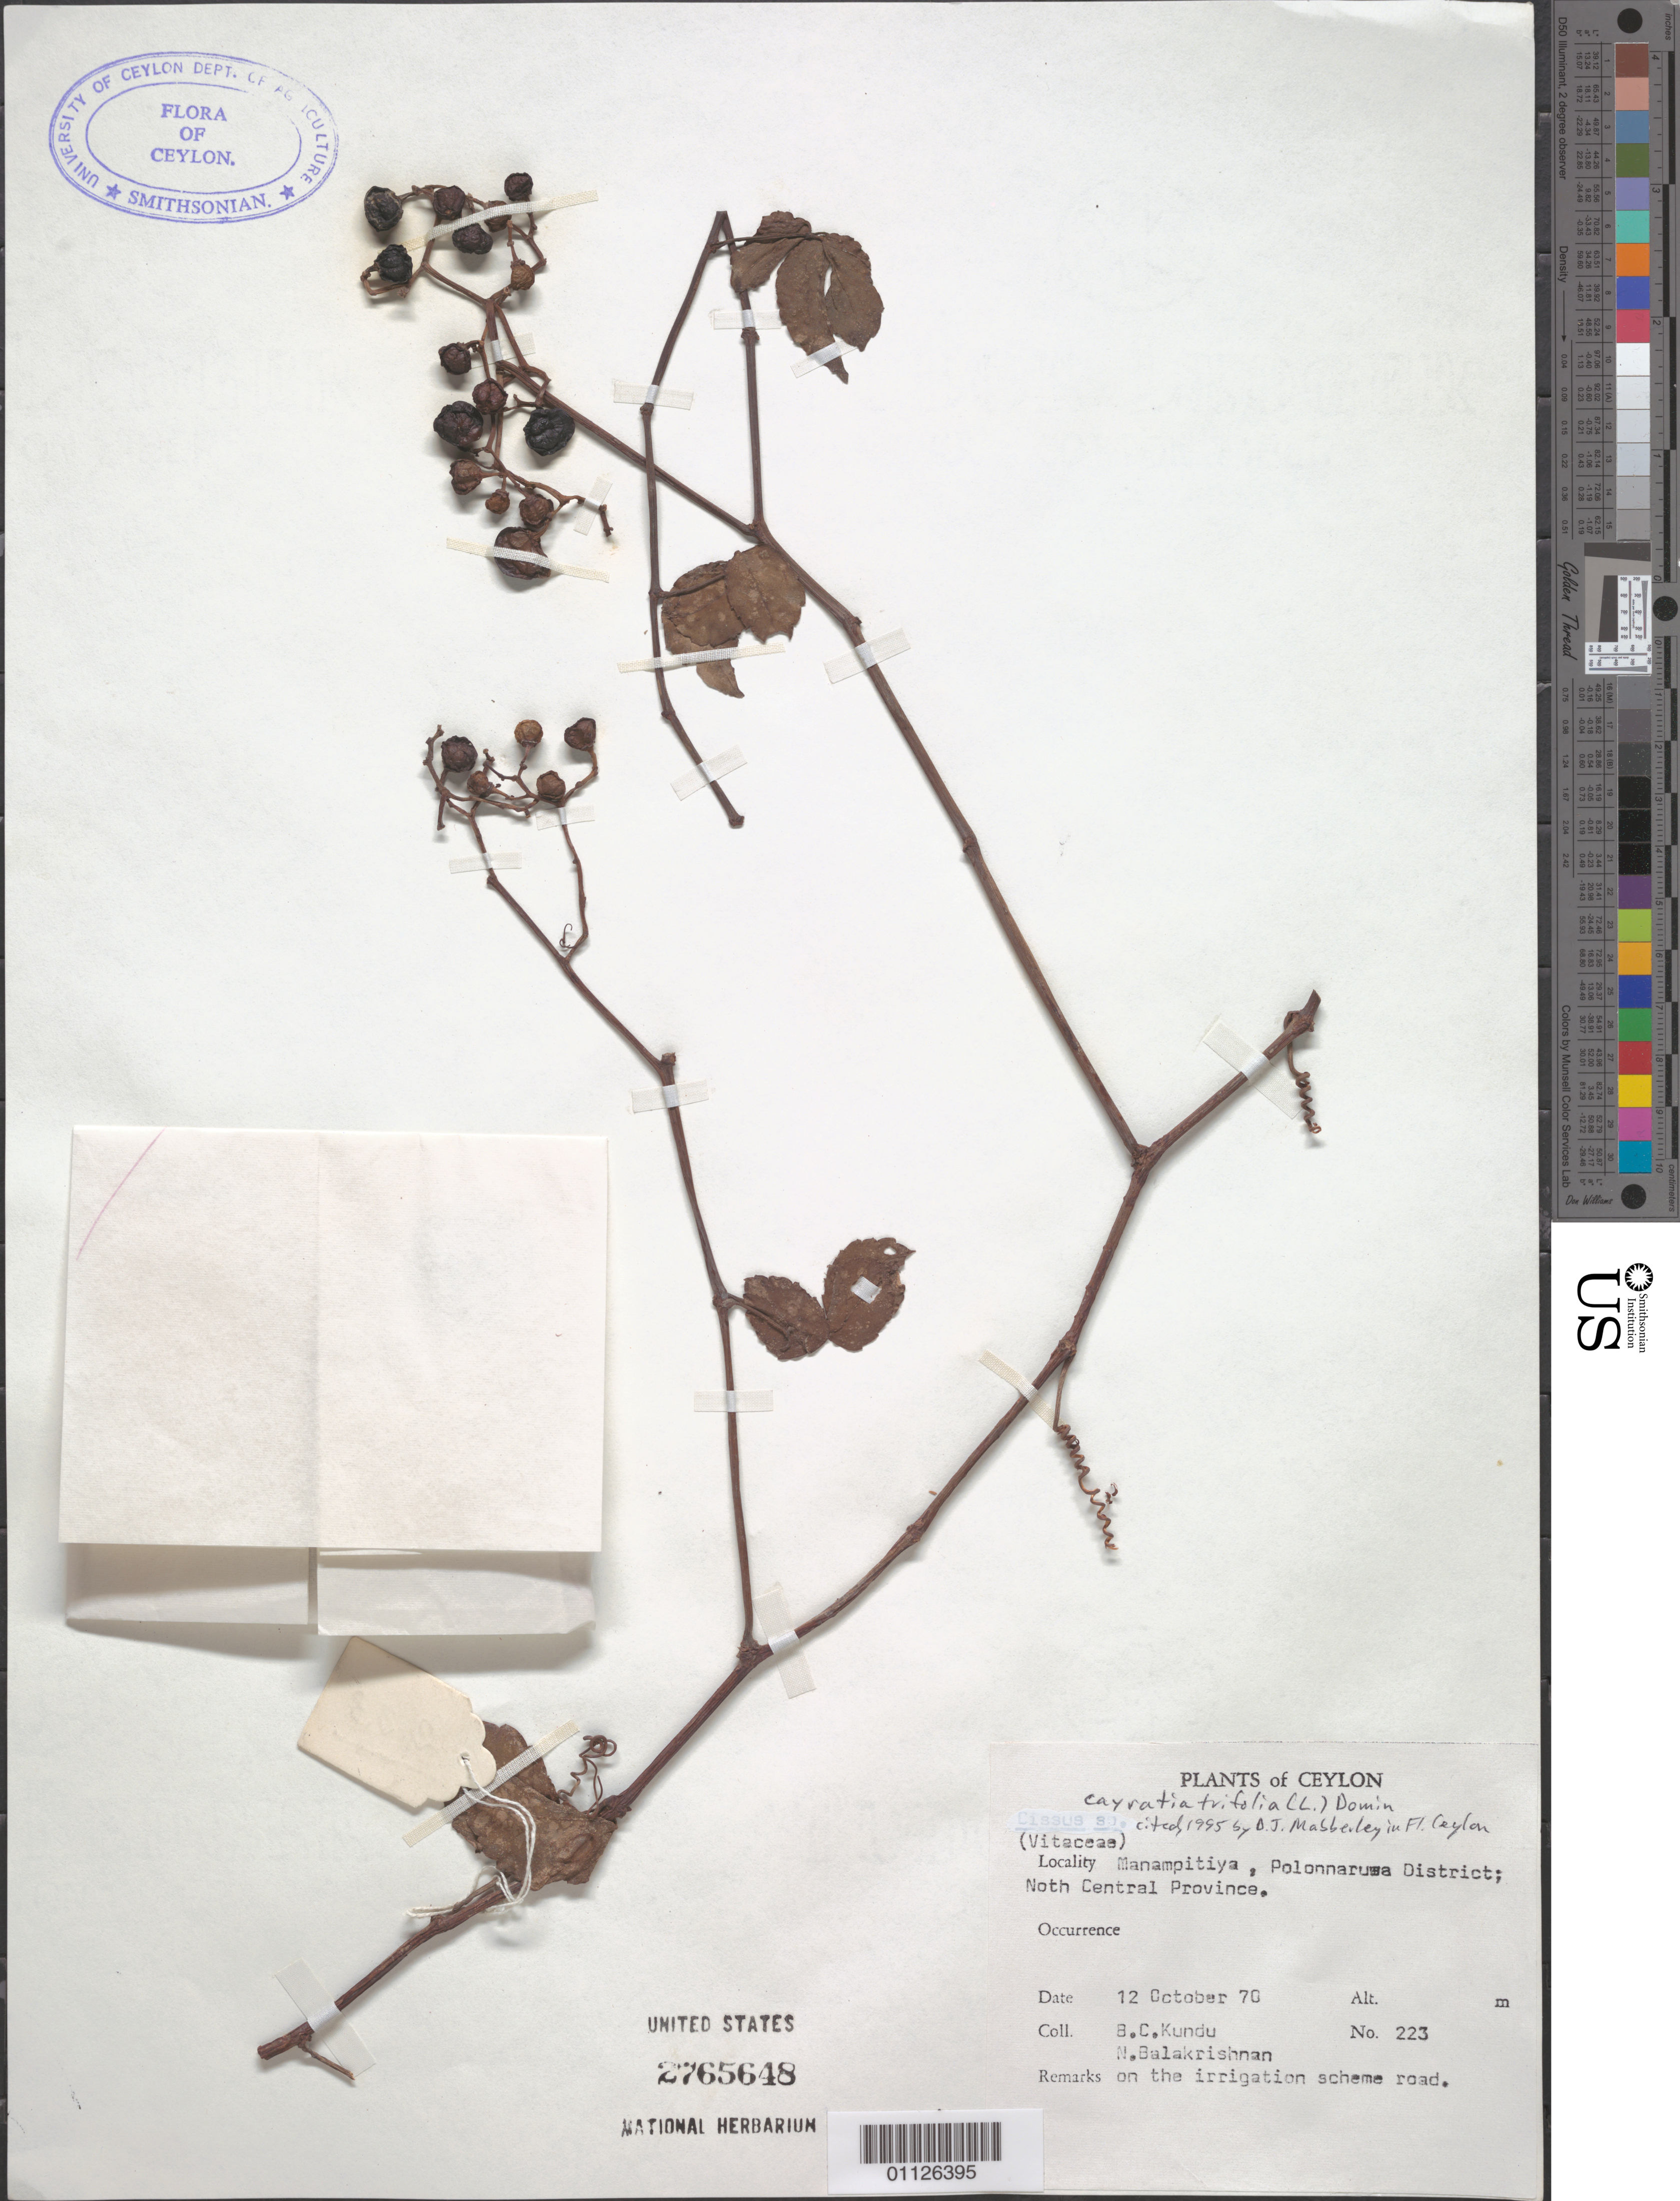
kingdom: Plantae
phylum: Tracheophyta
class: Magnoliopsida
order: Vitales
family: Vitaceae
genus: Causonis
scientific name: Causonis trifolia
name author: (L.) Mabb. & J. Wen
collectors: B. C. Kundu & N. P. Balakrishnan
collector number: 223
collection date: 1970-10-12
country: Sri Lanka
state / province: North Central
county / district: Polonnaruwa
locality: Manampitiya.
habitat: On the irrigation scheme road.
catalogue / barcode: US 2765648